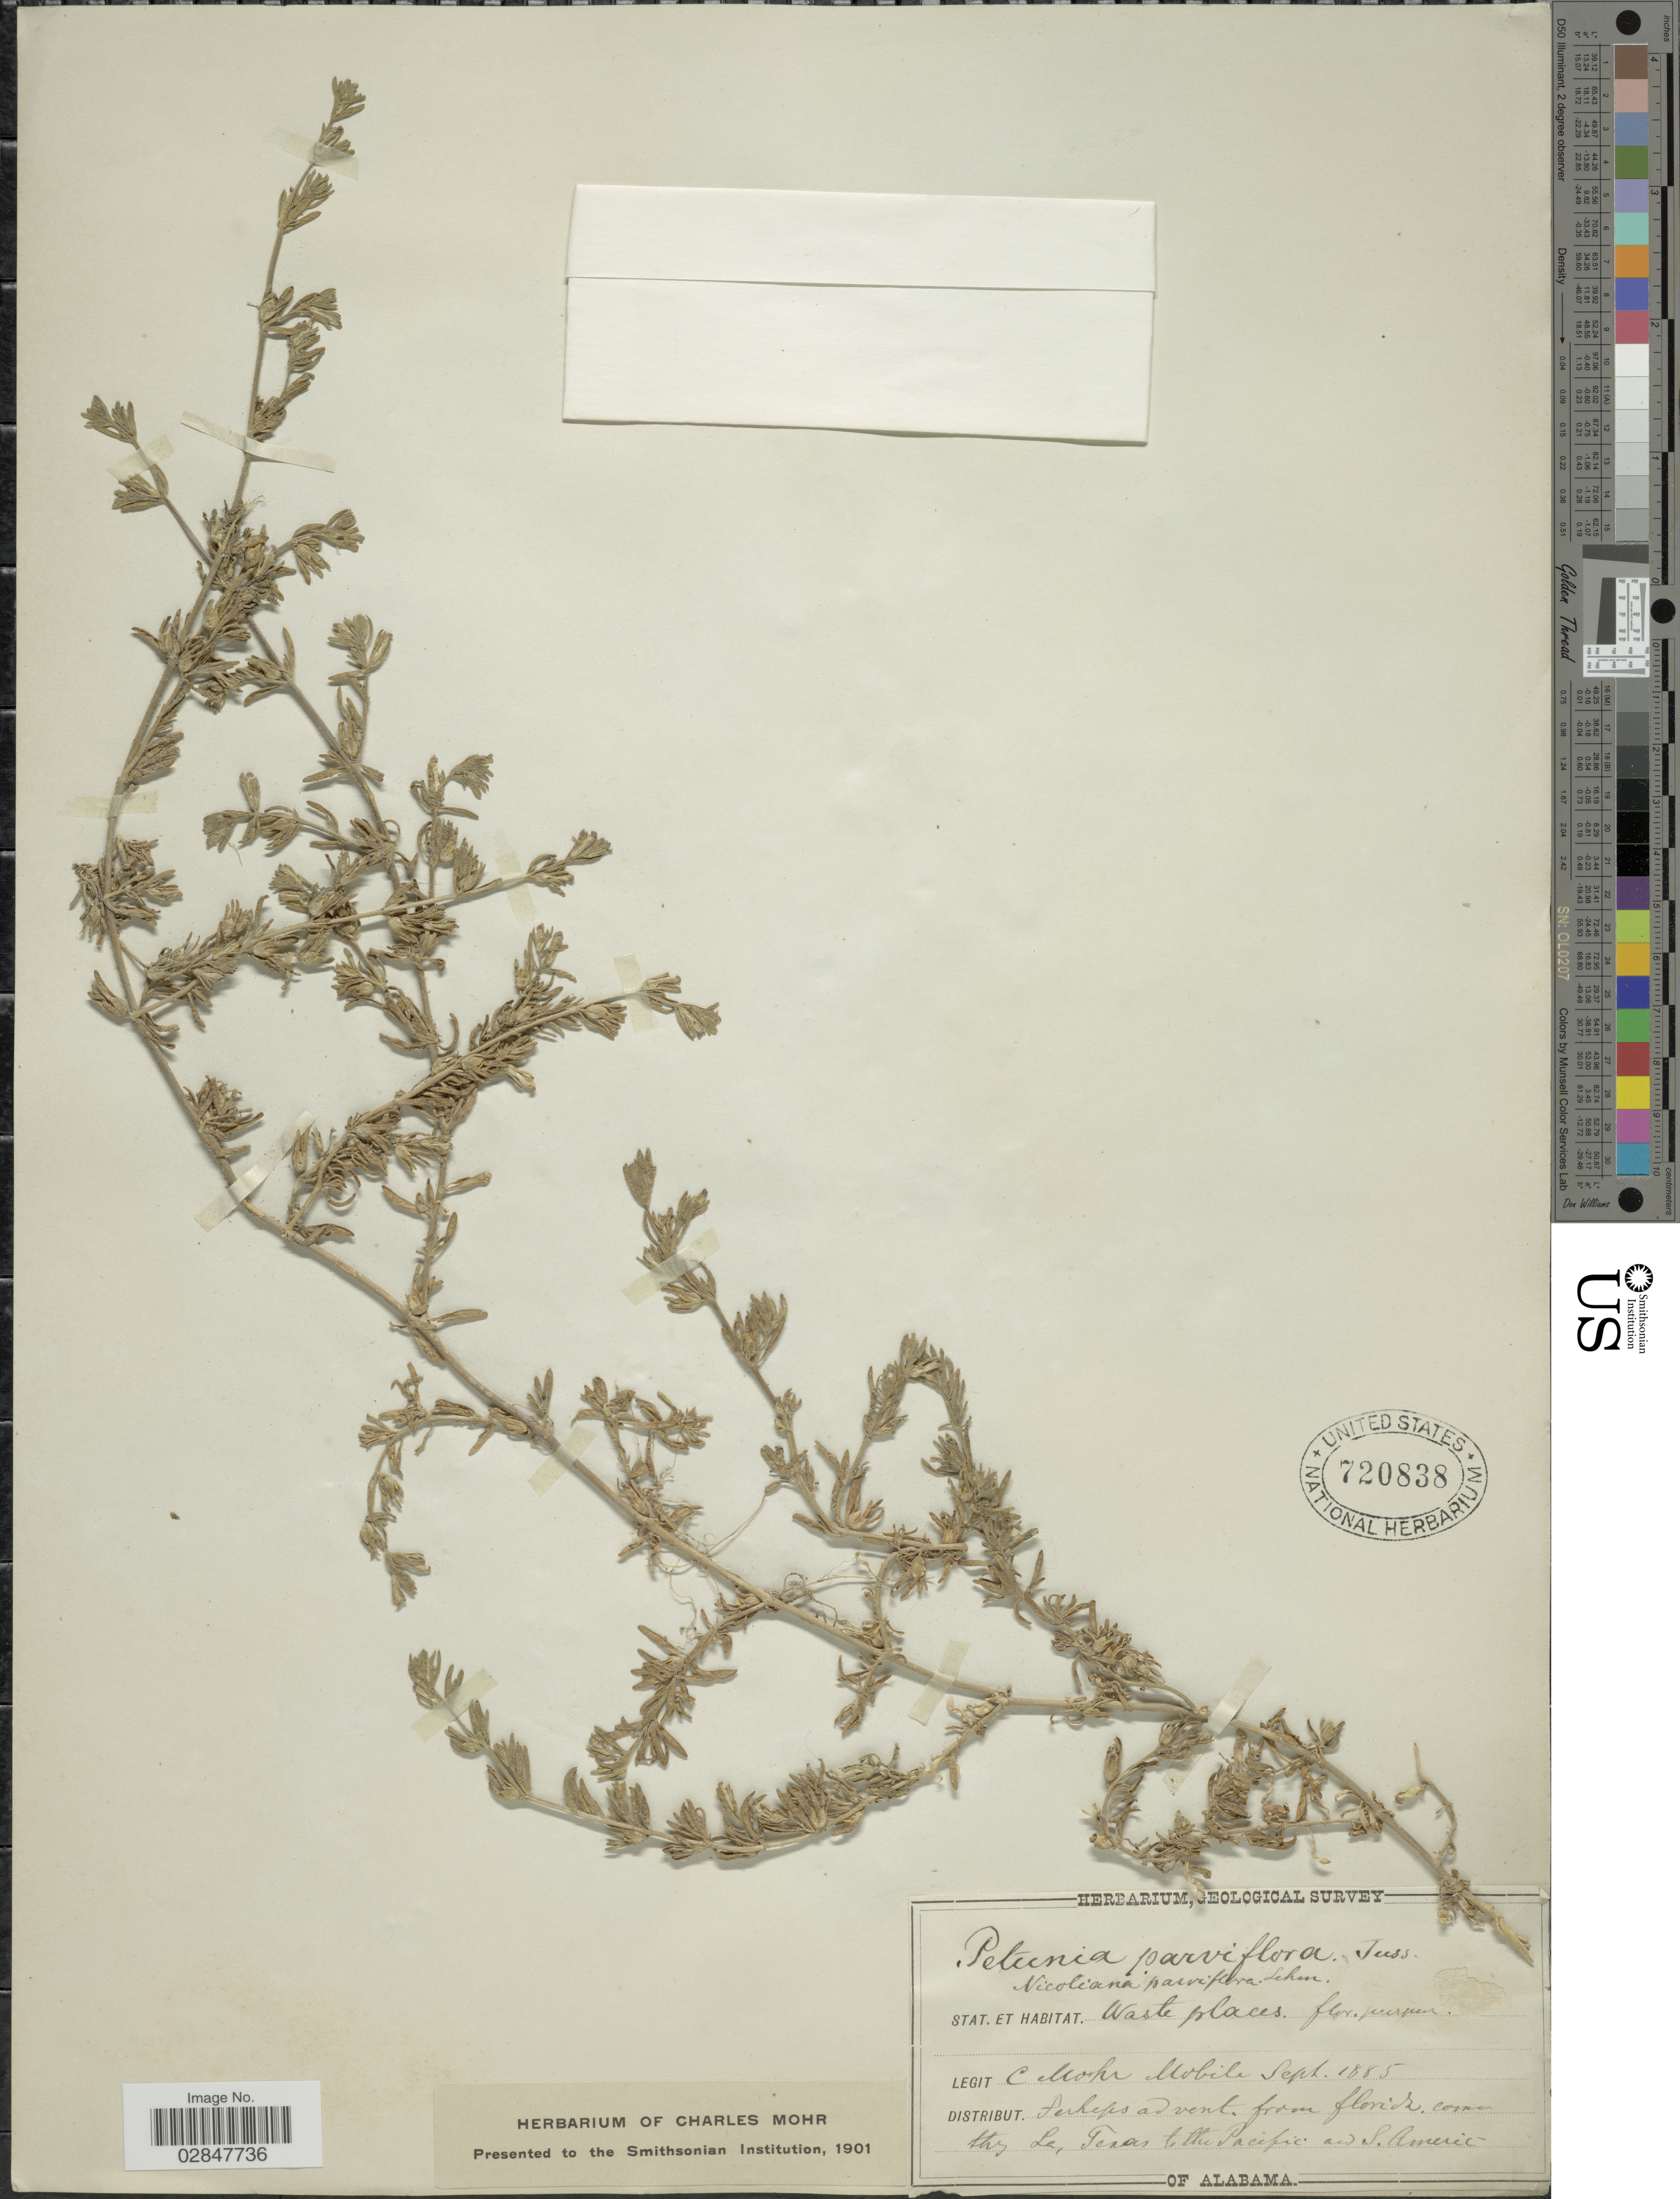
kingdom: Plantae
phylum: Tracheophyta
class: Magnoliopsida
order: Solanales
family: Solanaceae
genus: Petunia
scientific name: Petunia parviflora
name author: Juss.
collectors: Mohr, C. T. (herbarium)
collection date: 1885-09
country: United States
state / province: Alabama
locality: Waste places, Mobile.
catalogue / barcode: US 720838